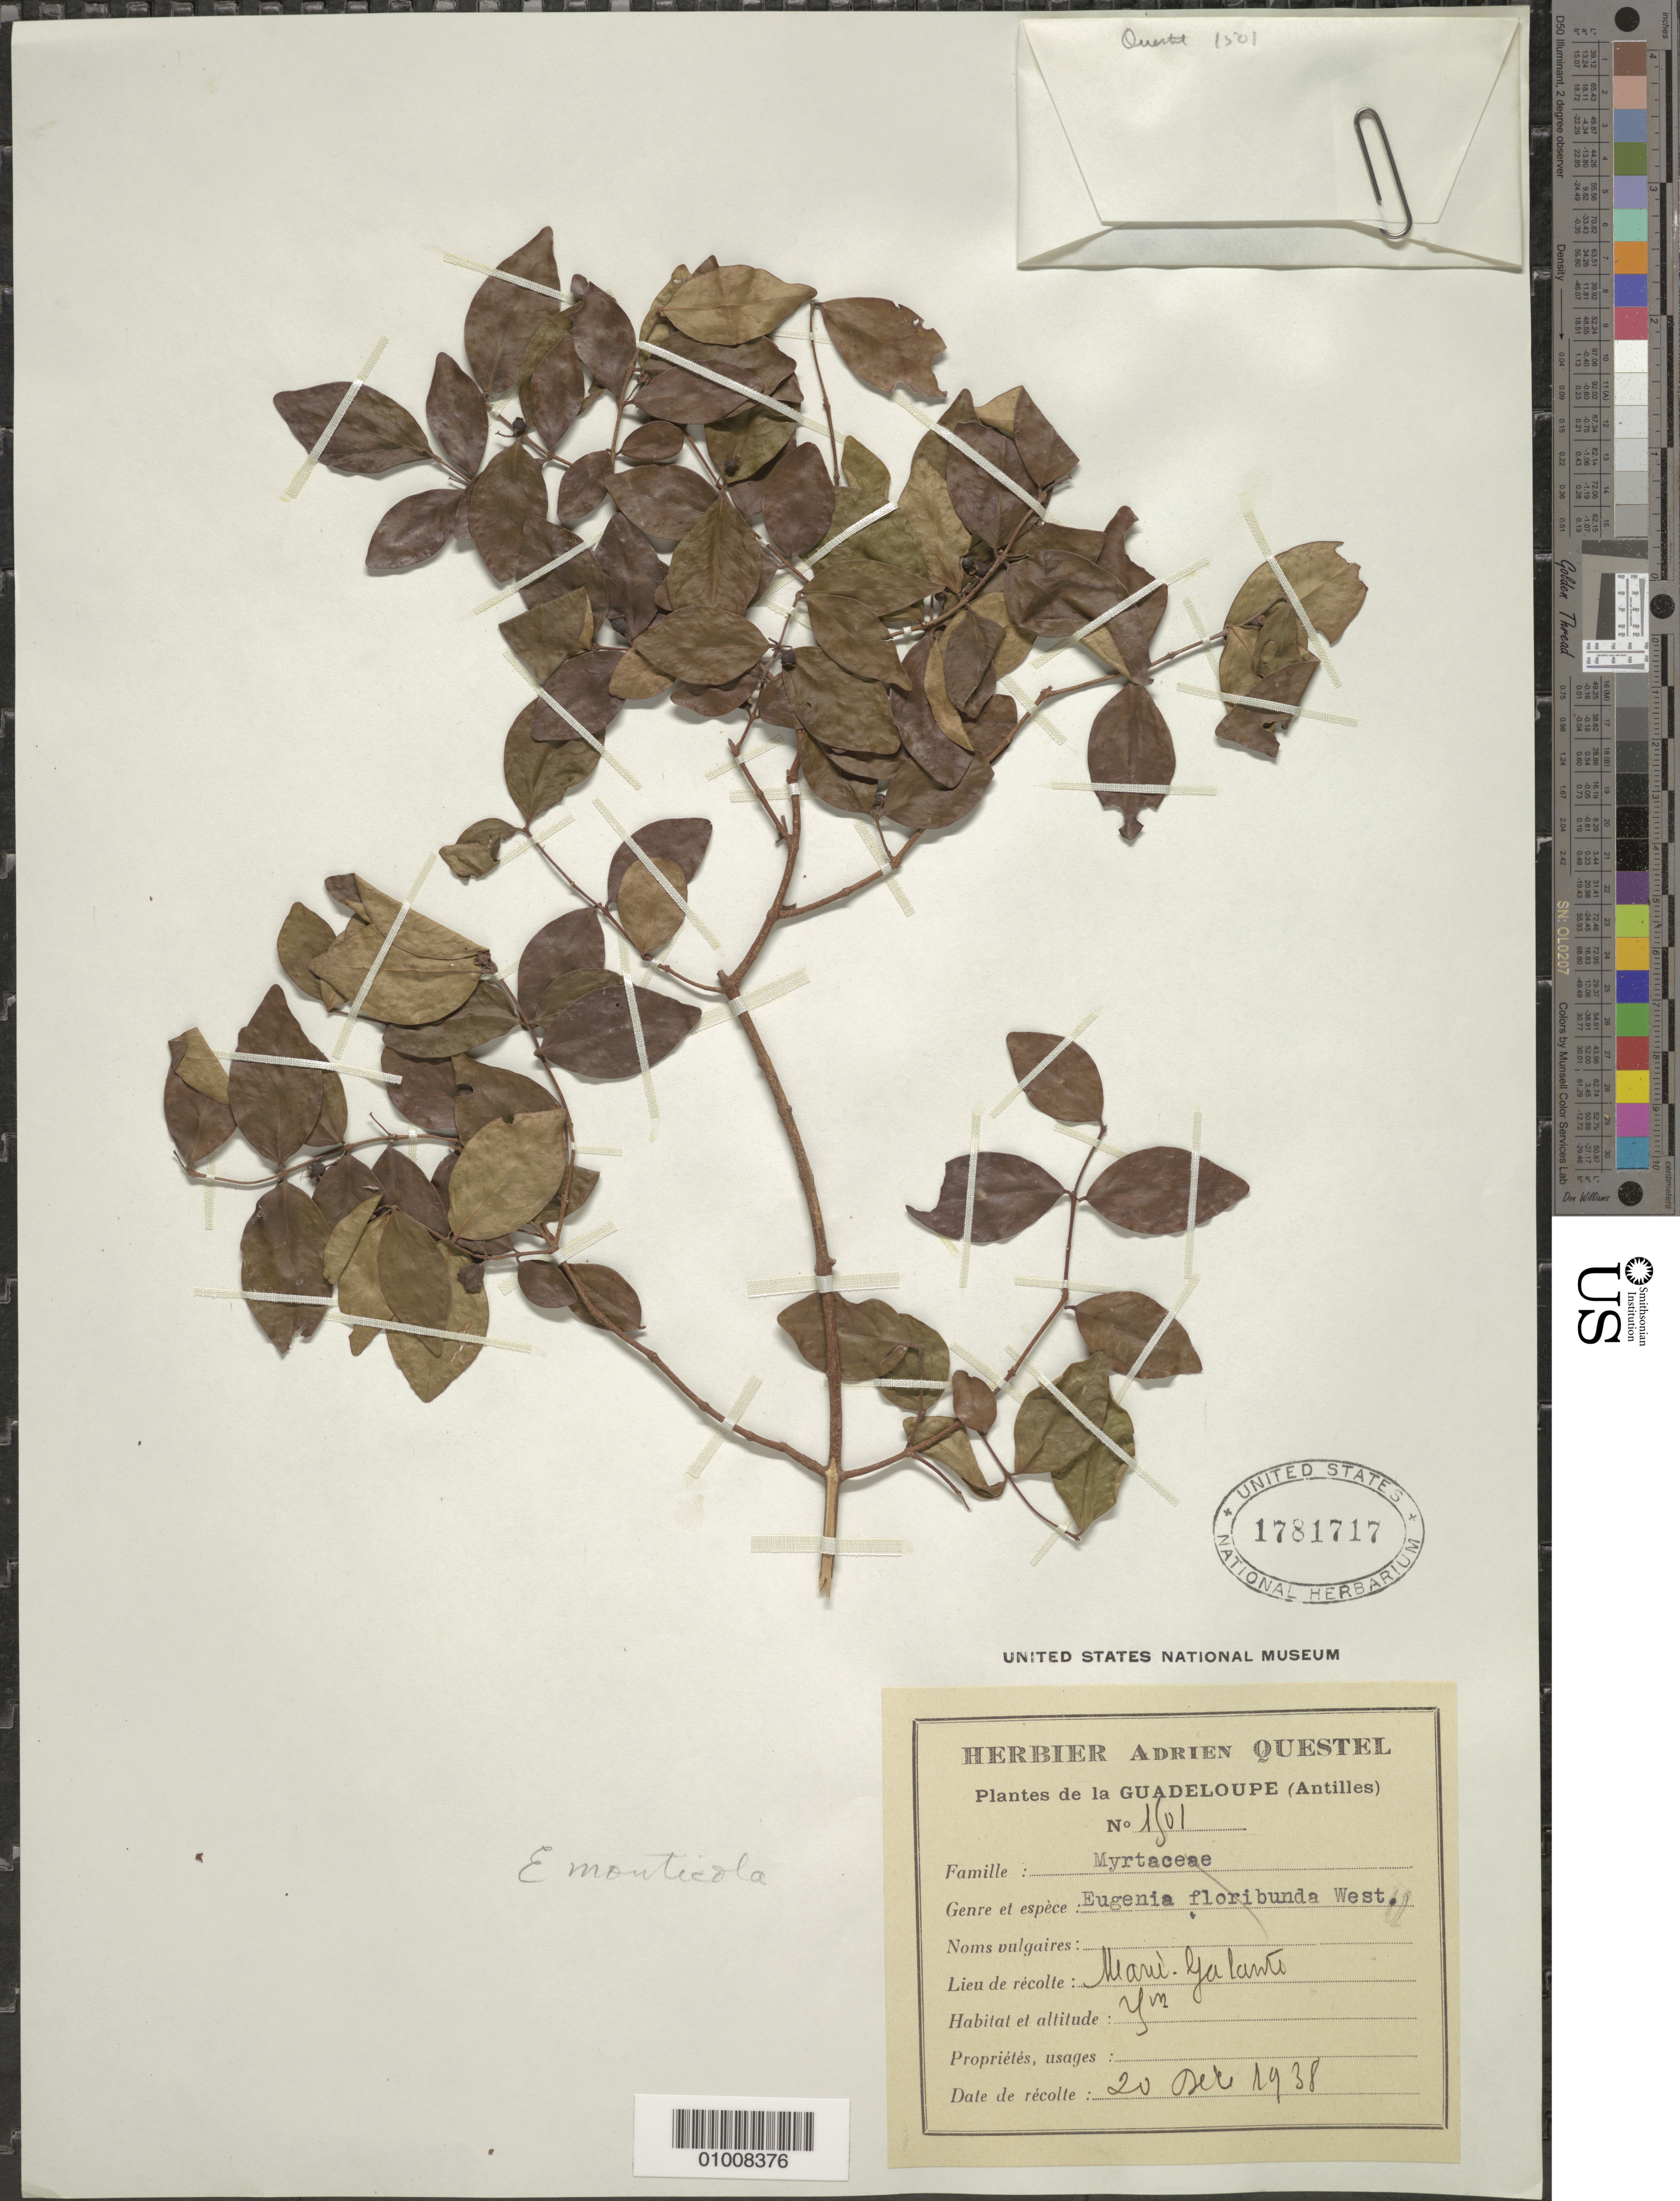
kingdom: Plantae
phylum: Tracheophyta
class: Magnoliopsida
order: Myrtales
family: Myrtaceae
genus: Eugenia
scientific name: Eugenia monticola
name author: (Sw.) DC.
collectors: A. Questel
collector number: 1501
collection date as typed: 20 Aug 1938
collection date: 1938-08-20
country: Guadeloupe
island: Marie Galante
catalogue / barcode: US 1781717